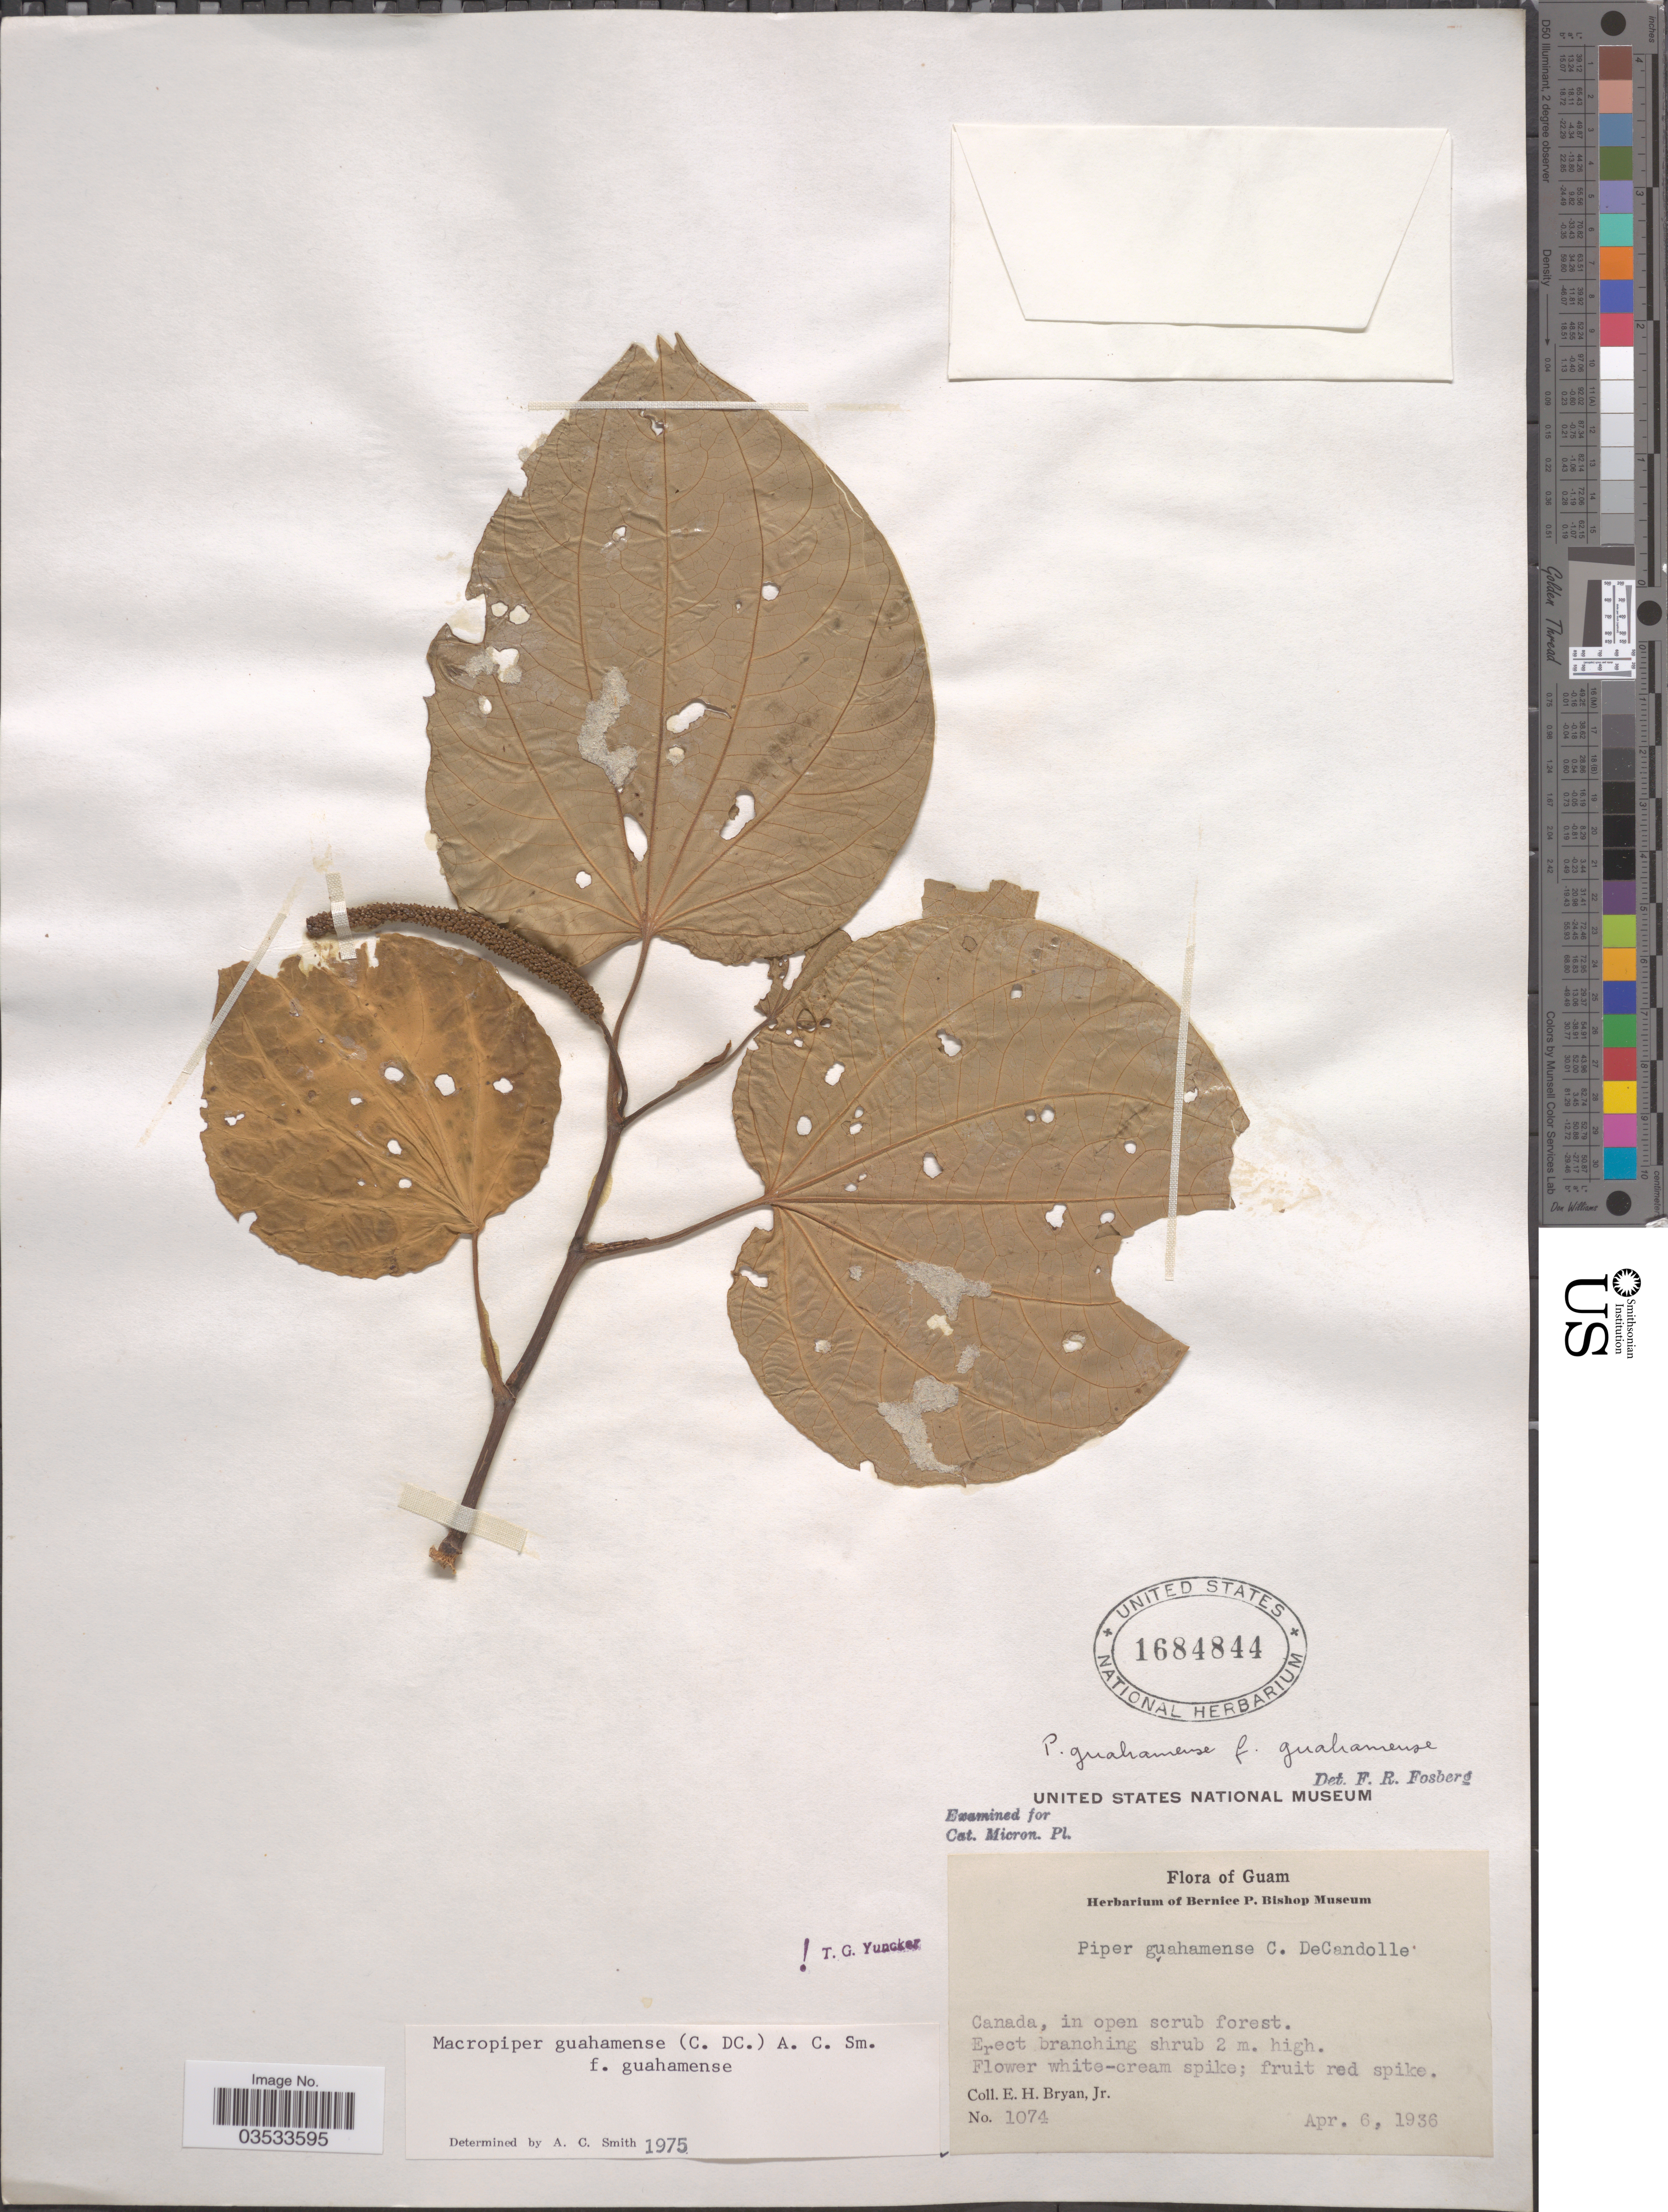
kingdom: Plantae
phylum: Tracheophyta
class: Magnoliopsida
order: Piperales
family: Piperaceae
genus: Piper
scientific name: Piper guahamense f. guahamense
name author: C. DC.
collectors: E. Bryan Jr.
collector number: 1074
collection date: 1936-04-06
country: Guam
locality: Canada.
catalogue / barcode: US 1684844